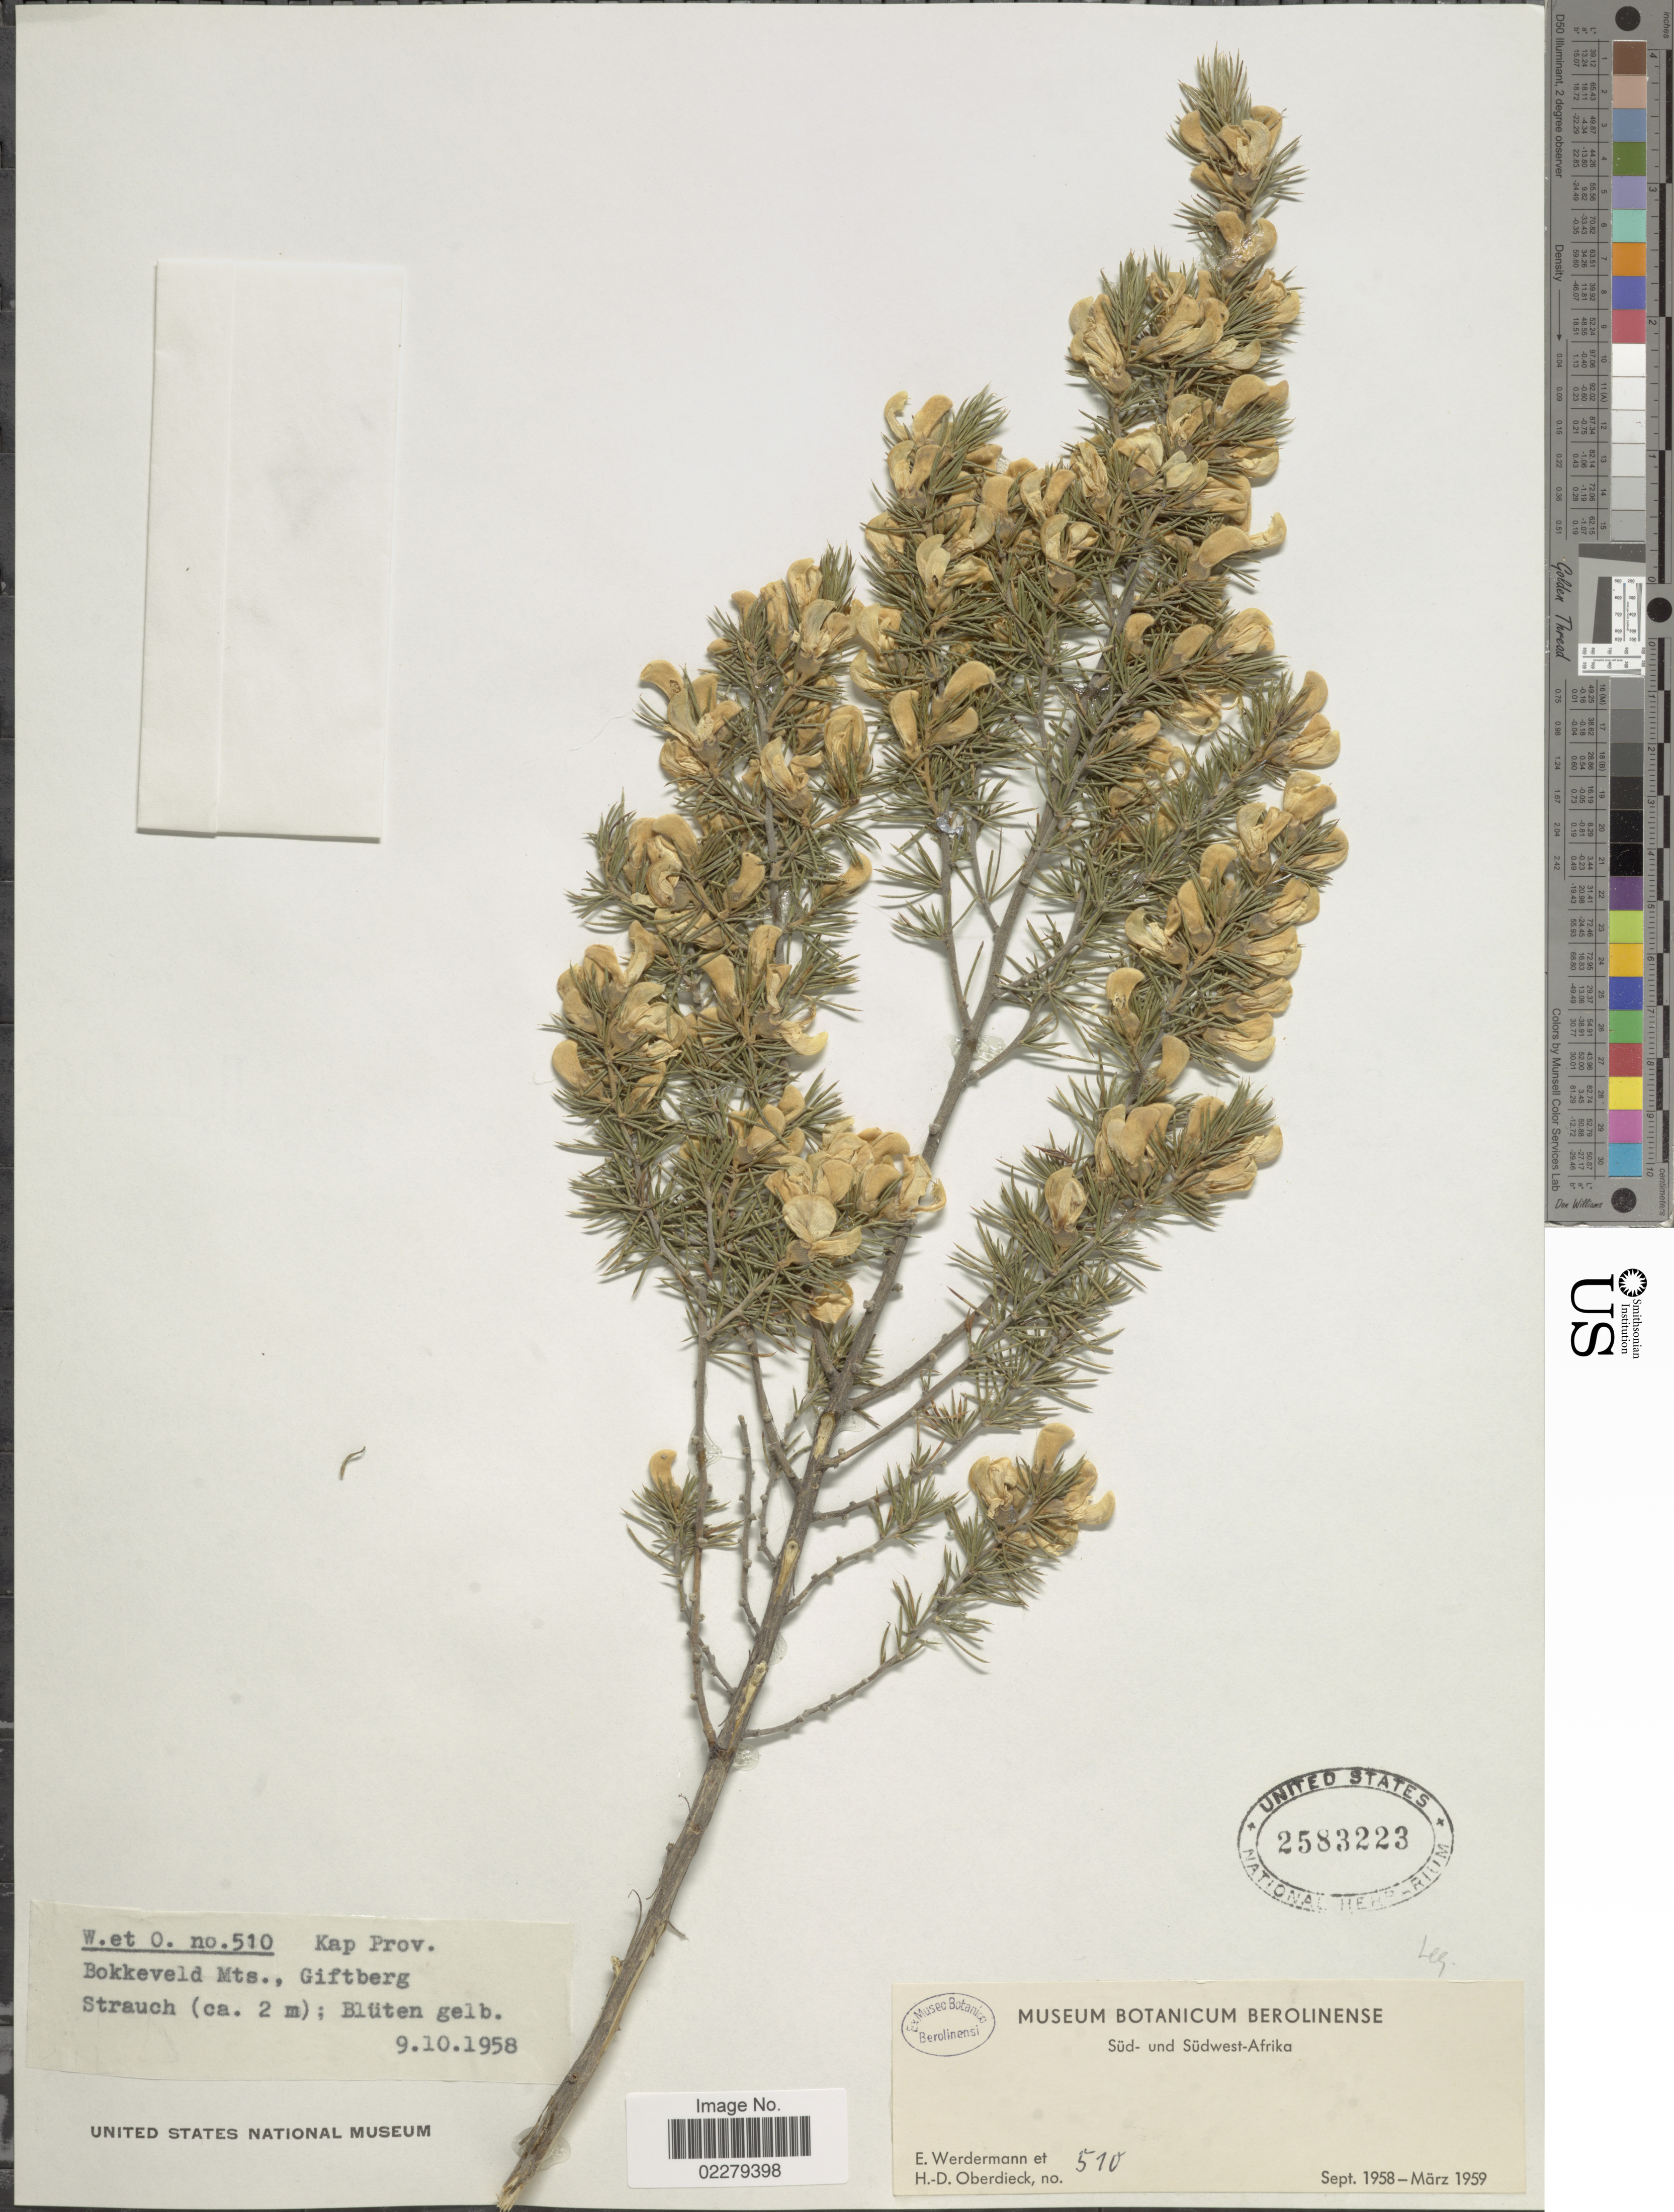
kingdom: Plantae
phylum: Tracheophyta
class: Magnoliopsida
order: Fabales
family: Fabaceae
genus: Aspalathus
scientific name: Aspalathus sp.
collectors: E. Werdermann & H. Oberdieck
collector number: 510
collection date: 1958-10-09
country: South Africa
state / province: Western Cape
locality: Sud- und Sudwest- Afrika. Kap Prov. Bokkeveld Mtn., Giftberg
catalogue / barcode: US 2583223